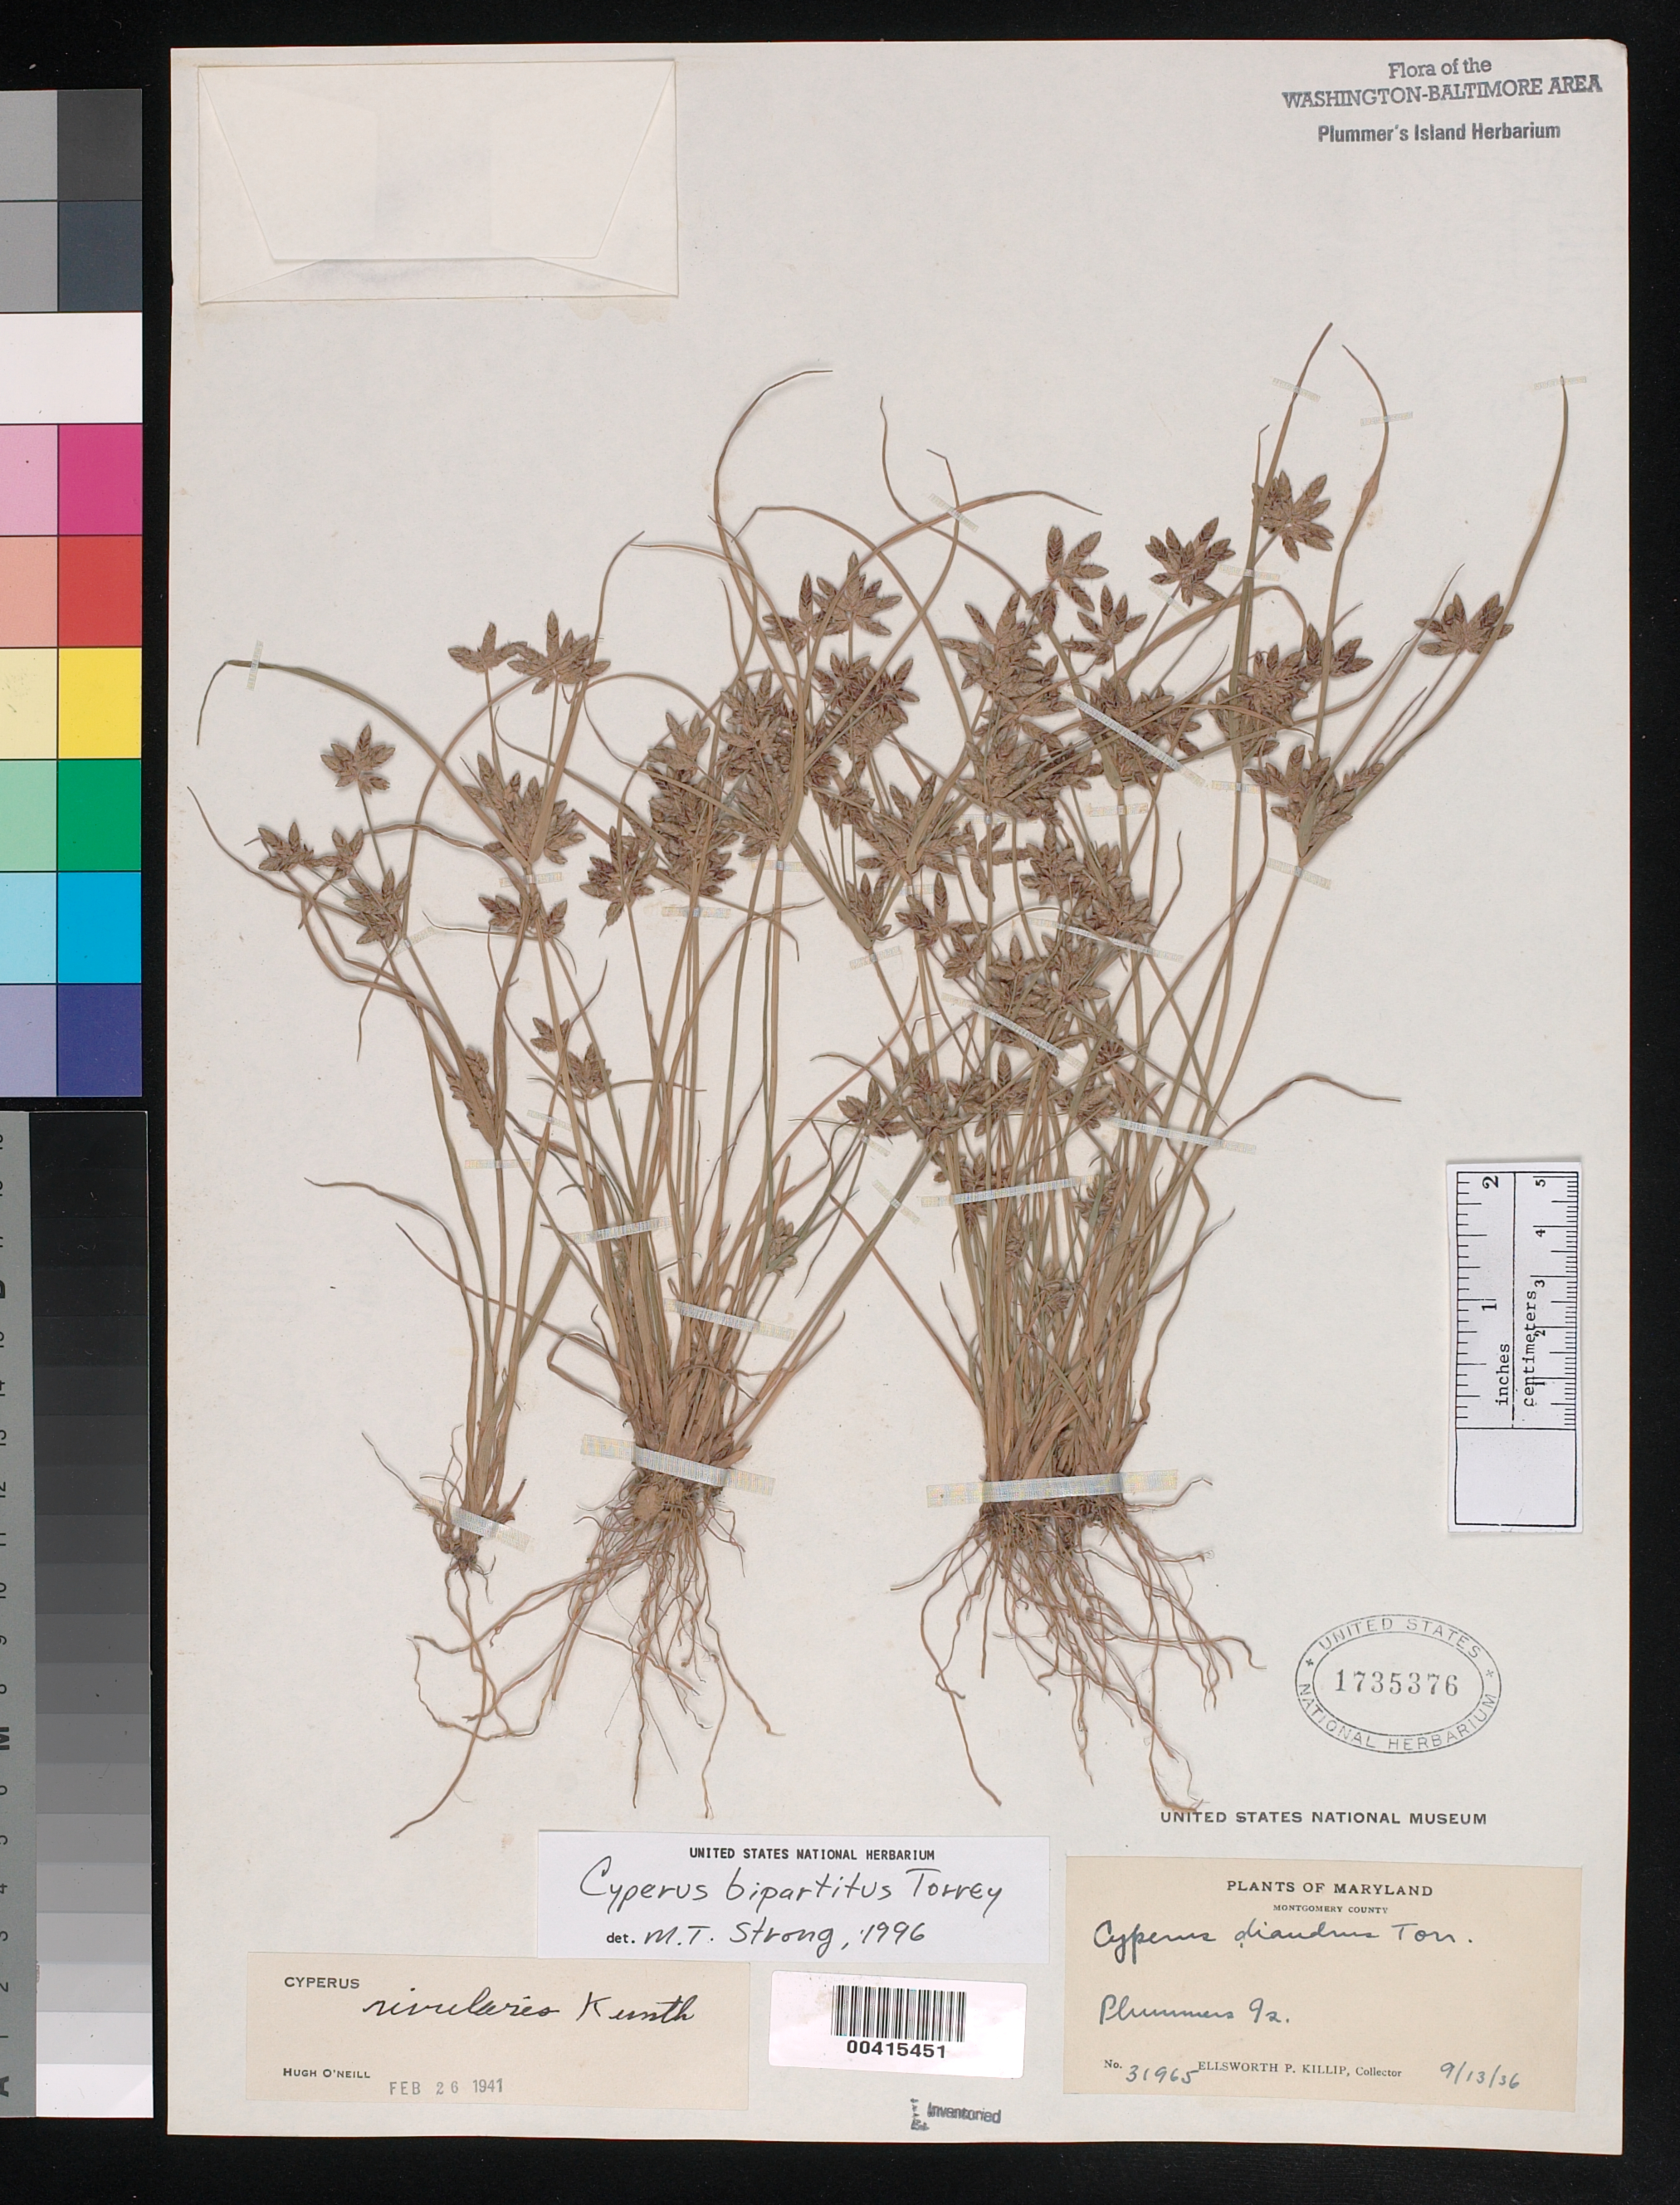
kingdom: Plantae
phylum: Tracheophyta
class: Liliopsida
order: Poales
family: Cyperaceae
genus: Cyperus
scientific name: Cyperus bipartitus Torr.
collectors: E. P. Killip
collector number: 31965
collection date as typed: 13 Sep 1936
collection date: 1936-09-13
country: United States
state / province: Maryland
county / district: Montgomery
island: Plummers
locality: Plummer's Island C. & O. Canal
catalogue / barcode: US 1735376